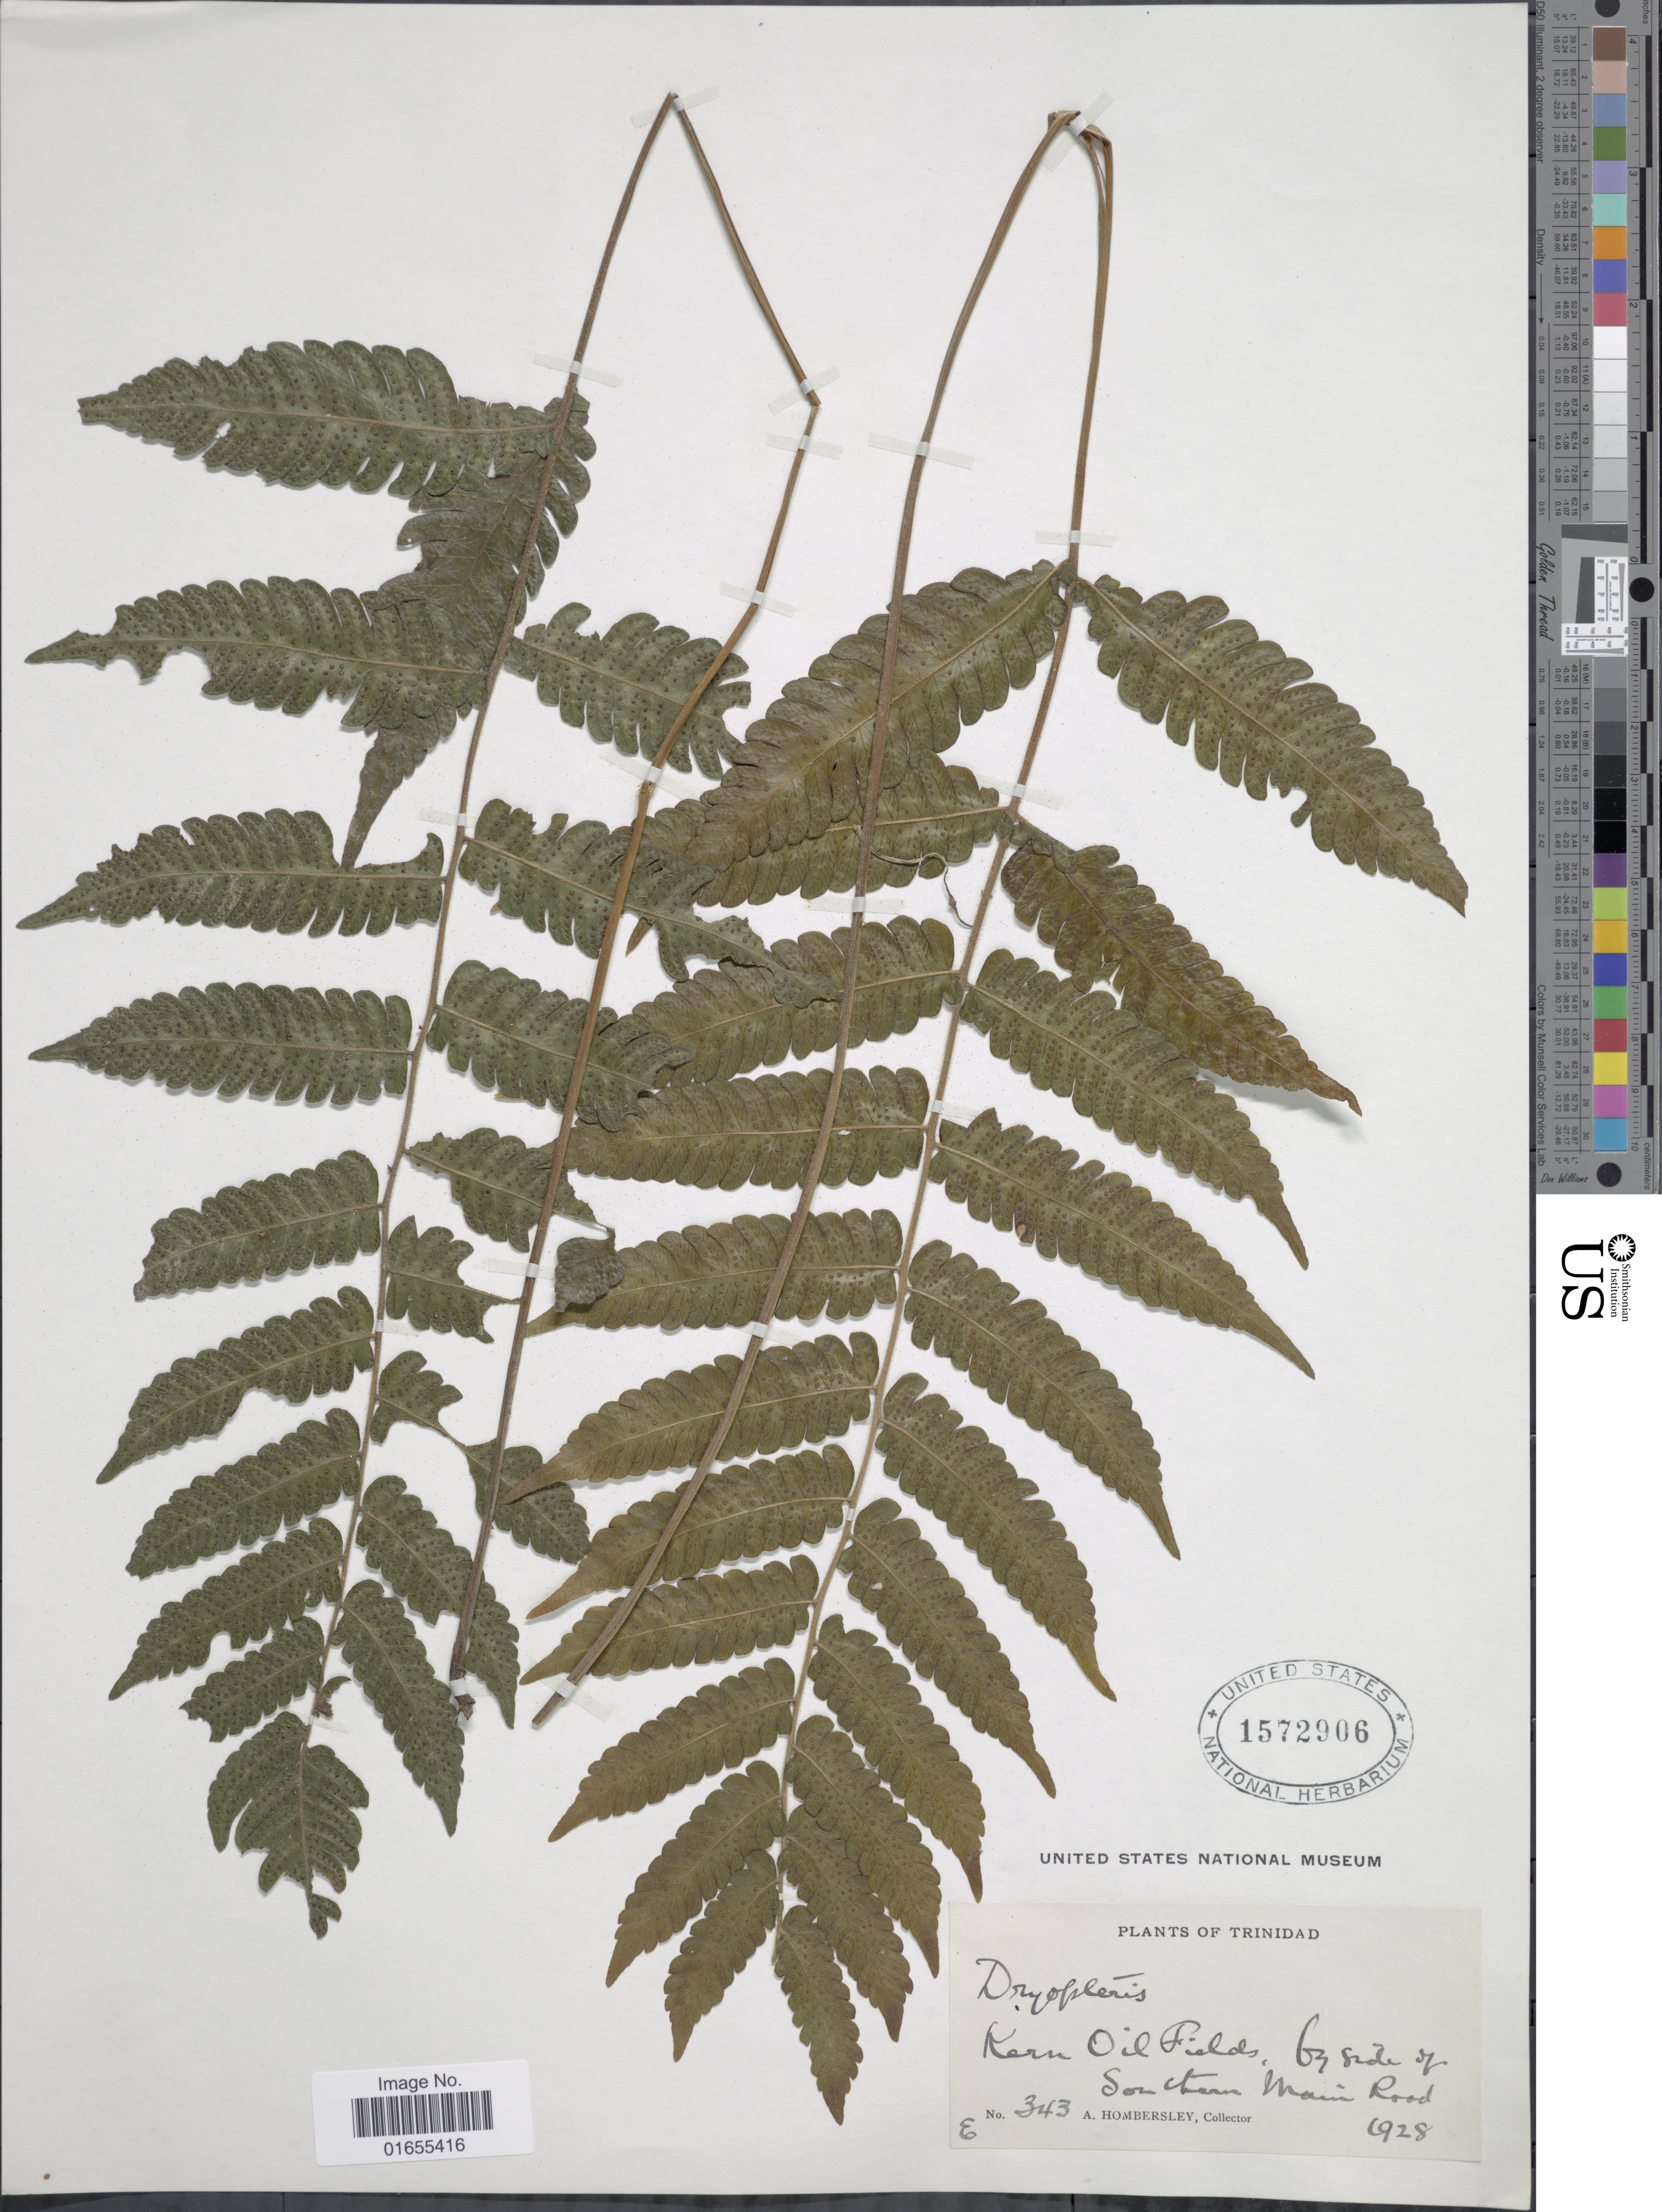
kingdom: Plantae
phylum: Tracheophyta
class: Polypodiopsida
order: Polypodiales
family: Thelypteridaceae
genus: Goniopteris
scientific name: Goniopteris lugubris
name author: (Mett.) Brade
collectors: A. Hombersley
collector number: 343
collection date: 1928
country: Trinidad and Tobago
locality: Trinidad, Kern Oil Fields, by side of Southern Main Road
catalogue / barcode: US 1572906